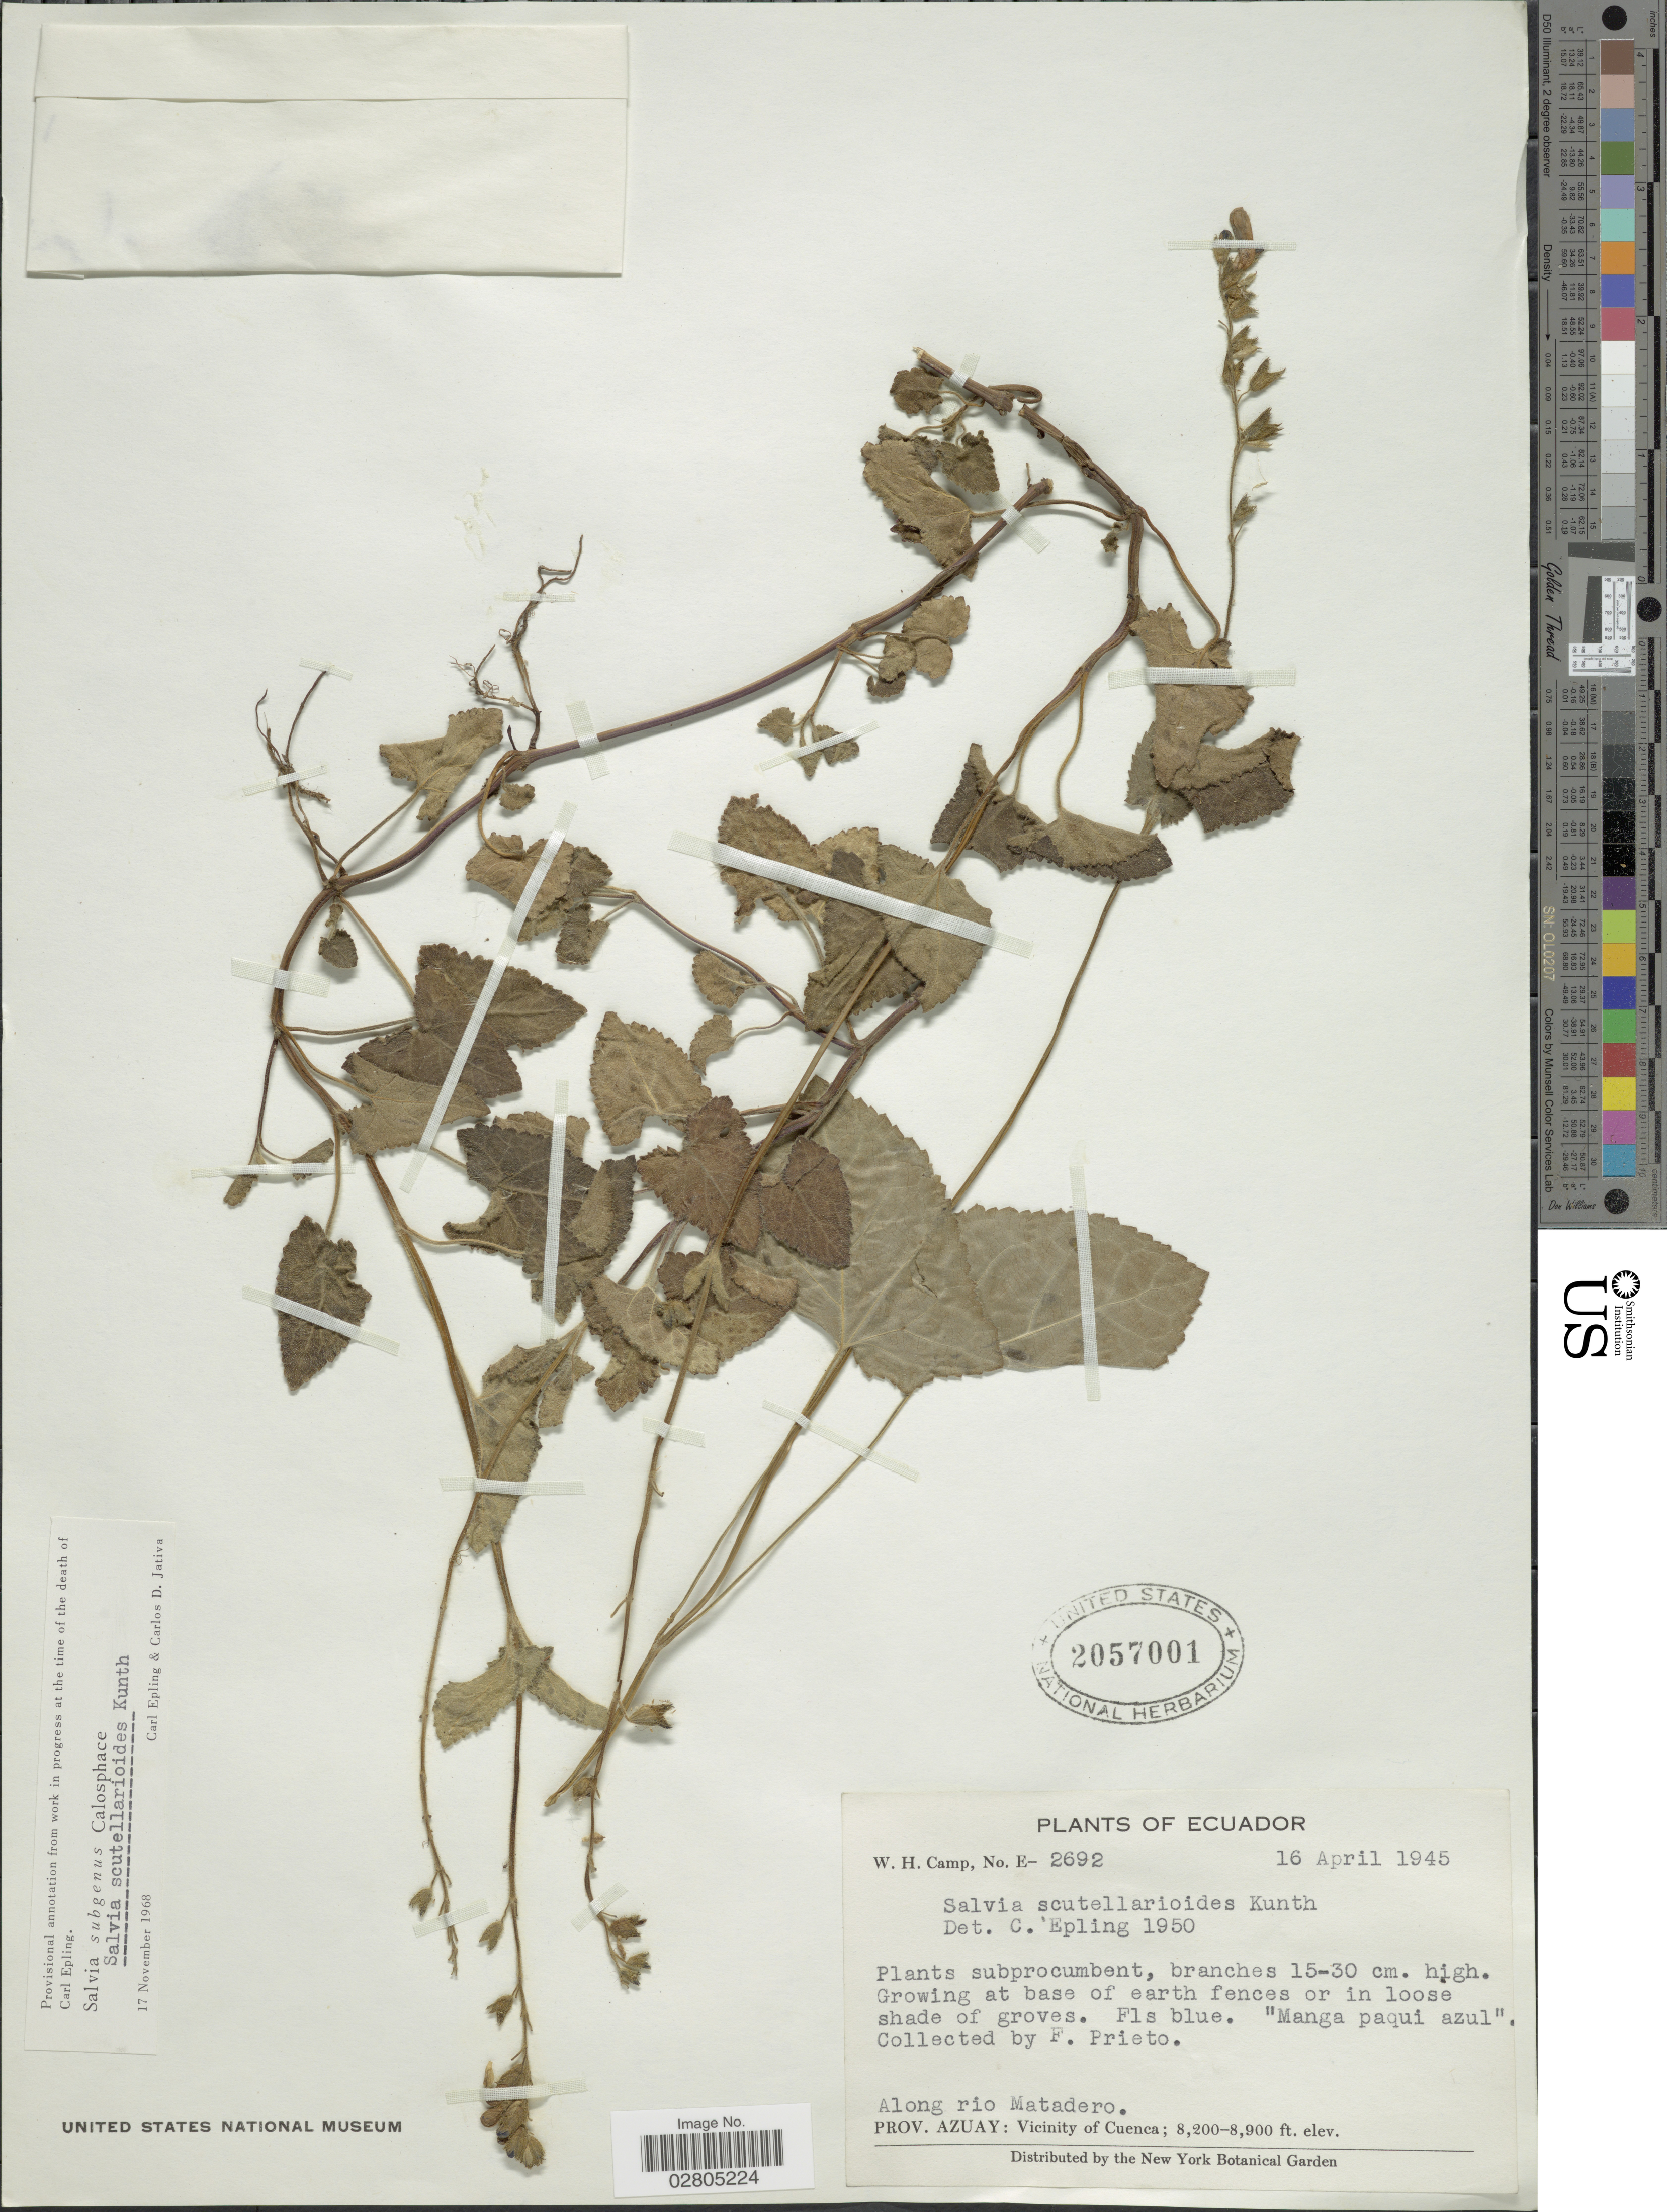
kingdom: Plantae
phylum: Tracheophyta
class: Magnoliopsida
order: Lamiales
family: Lamiaceae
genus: Salvia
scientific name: Salvia scutellarioides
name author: Kunth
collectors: F. Prieto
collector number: E-2692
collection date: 1945-04-16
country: Ecuador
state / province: Azuay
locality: Along rio Matadero, Vicinity of Cuenca.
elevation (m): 2499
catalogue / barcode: US 2057001